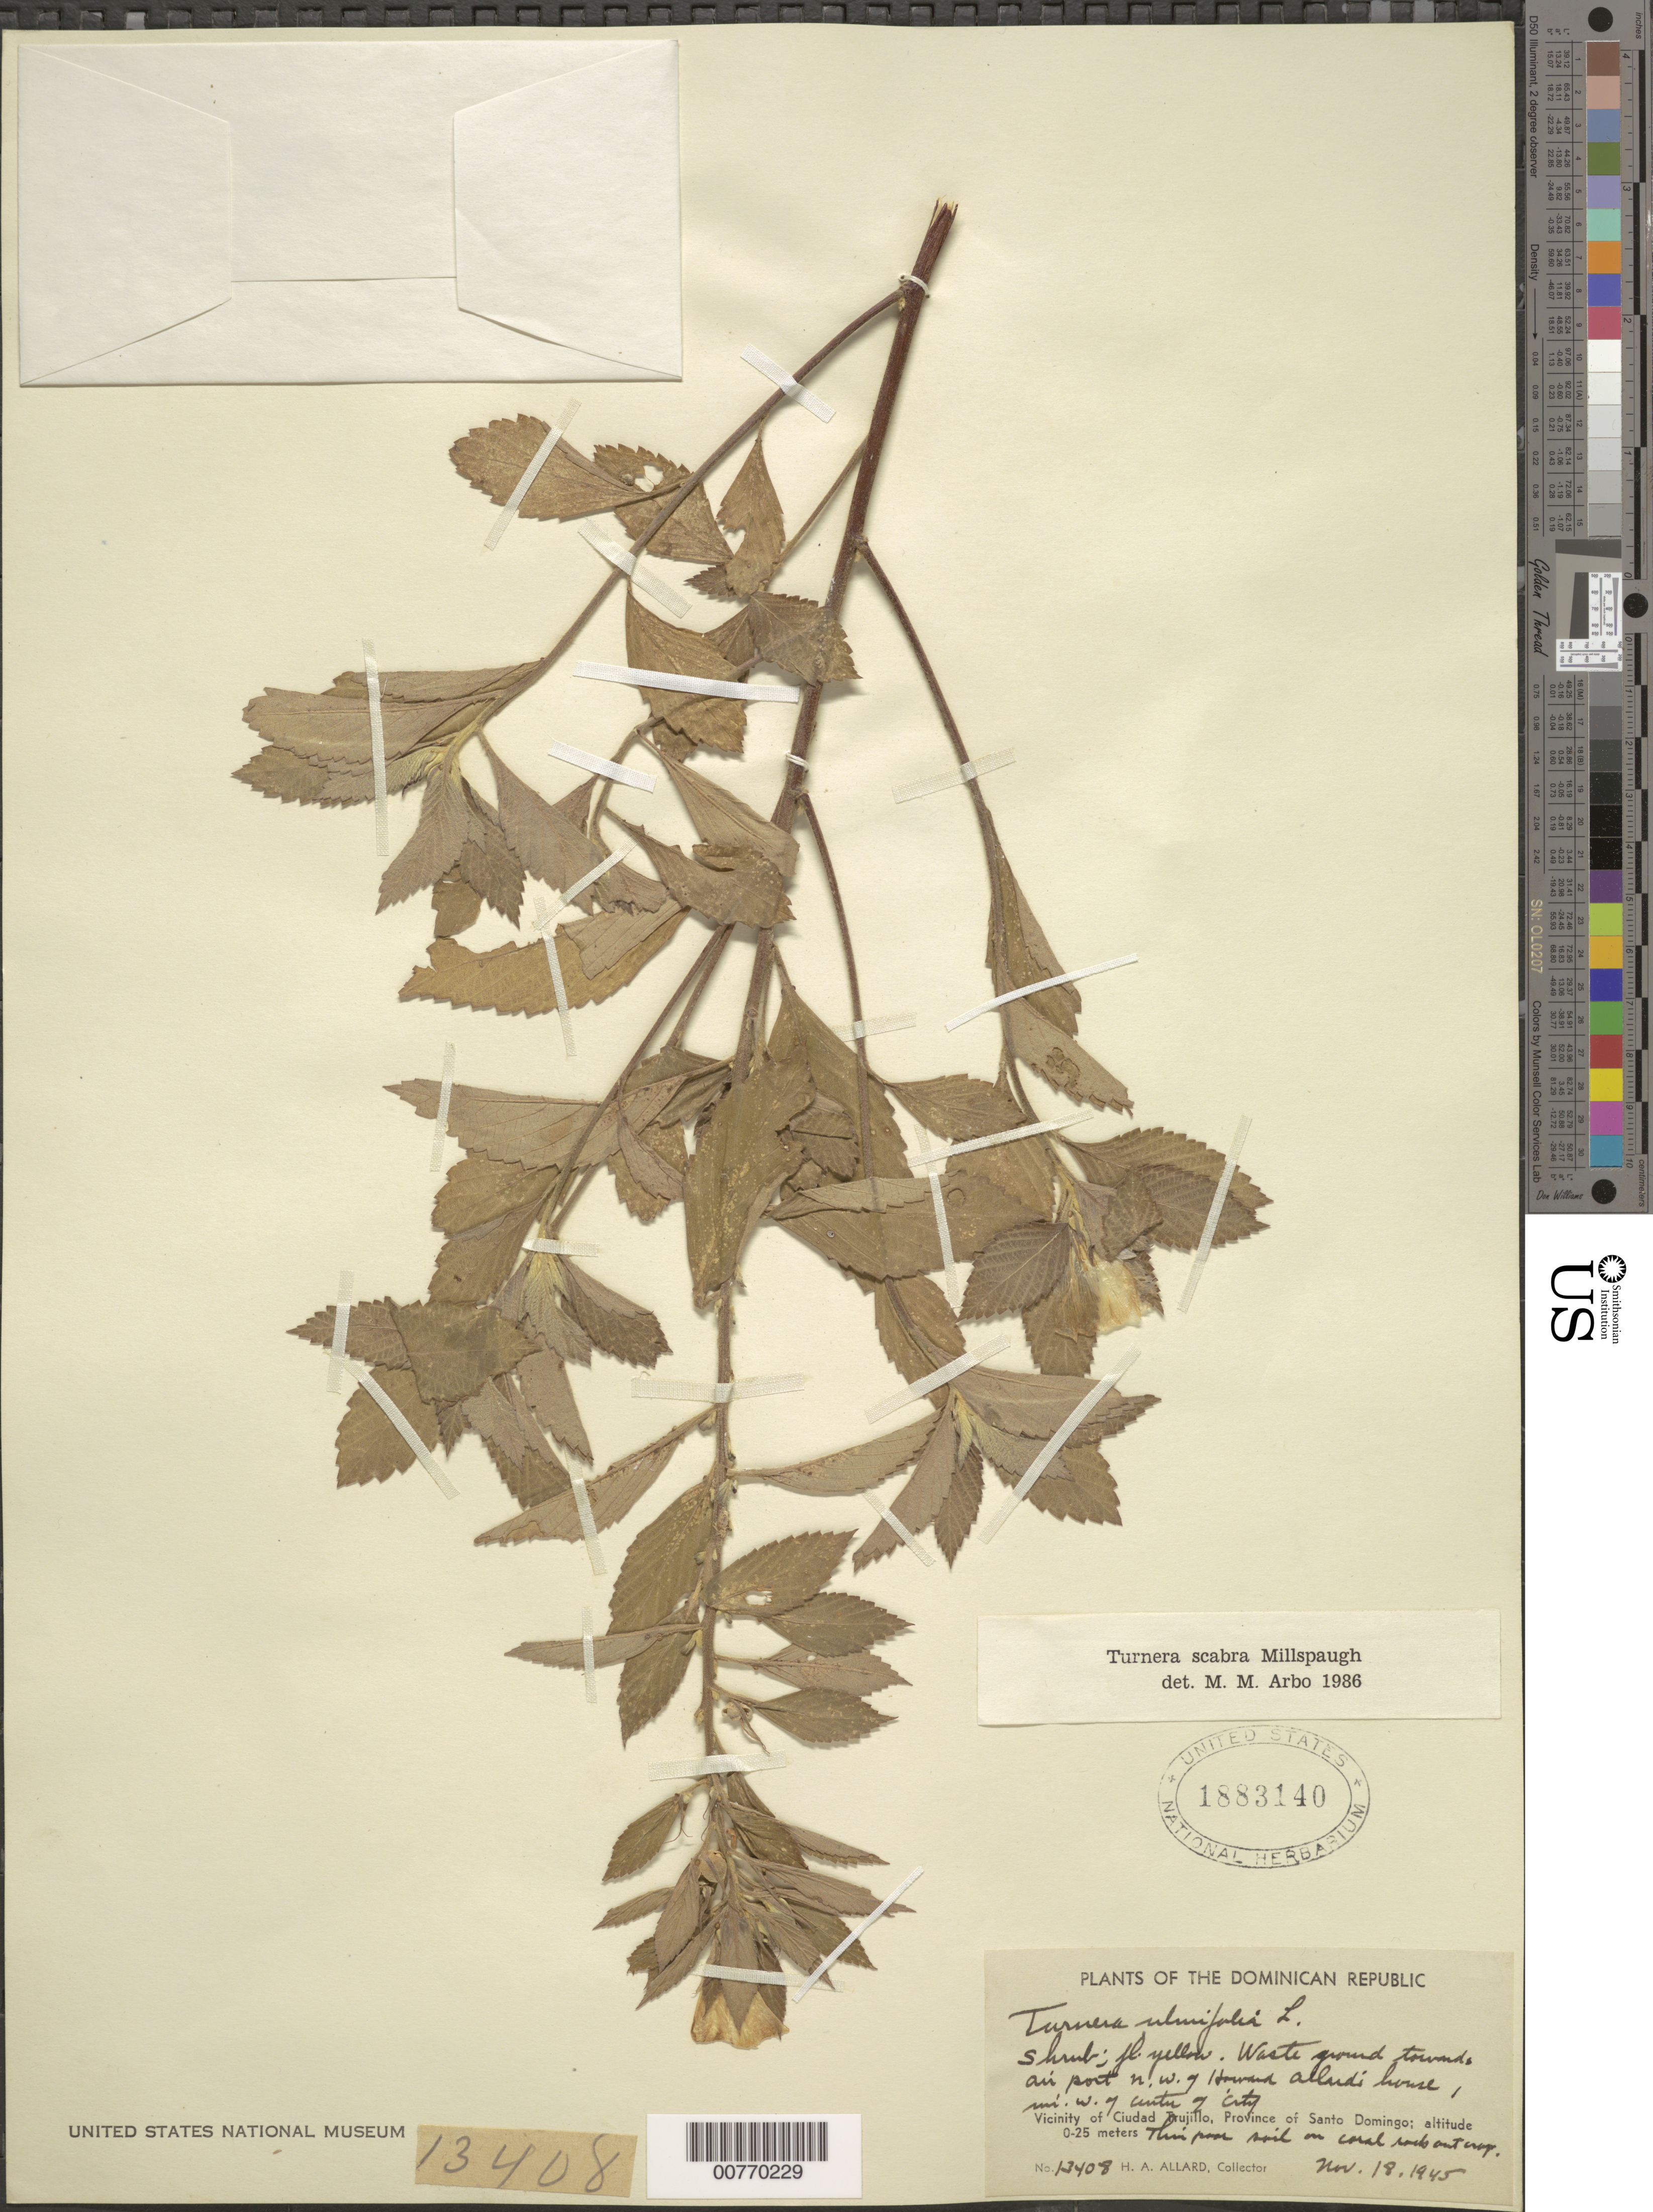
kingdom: Plantae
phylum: Tracheophyta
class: Magnoliopsida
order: Malpighiales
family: Turneraceae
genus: Turnera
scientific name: Turnera ulmifolia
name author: L.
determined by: Arbo, M. M.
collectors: H. A. Allard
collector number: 13408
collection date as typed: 18 Nov 1945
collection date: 1945-11-18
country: Dominican Republic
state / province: Santo Domingo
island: Hispaniola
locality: Vicinity of Ciudad Trujillo, waste ground towards airport, n.w. of Howard Allard's house, 1 mile west of center of city.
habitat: Thin "pom" soil on coral rocks out crop.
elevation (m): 0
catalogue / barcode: US 1883140